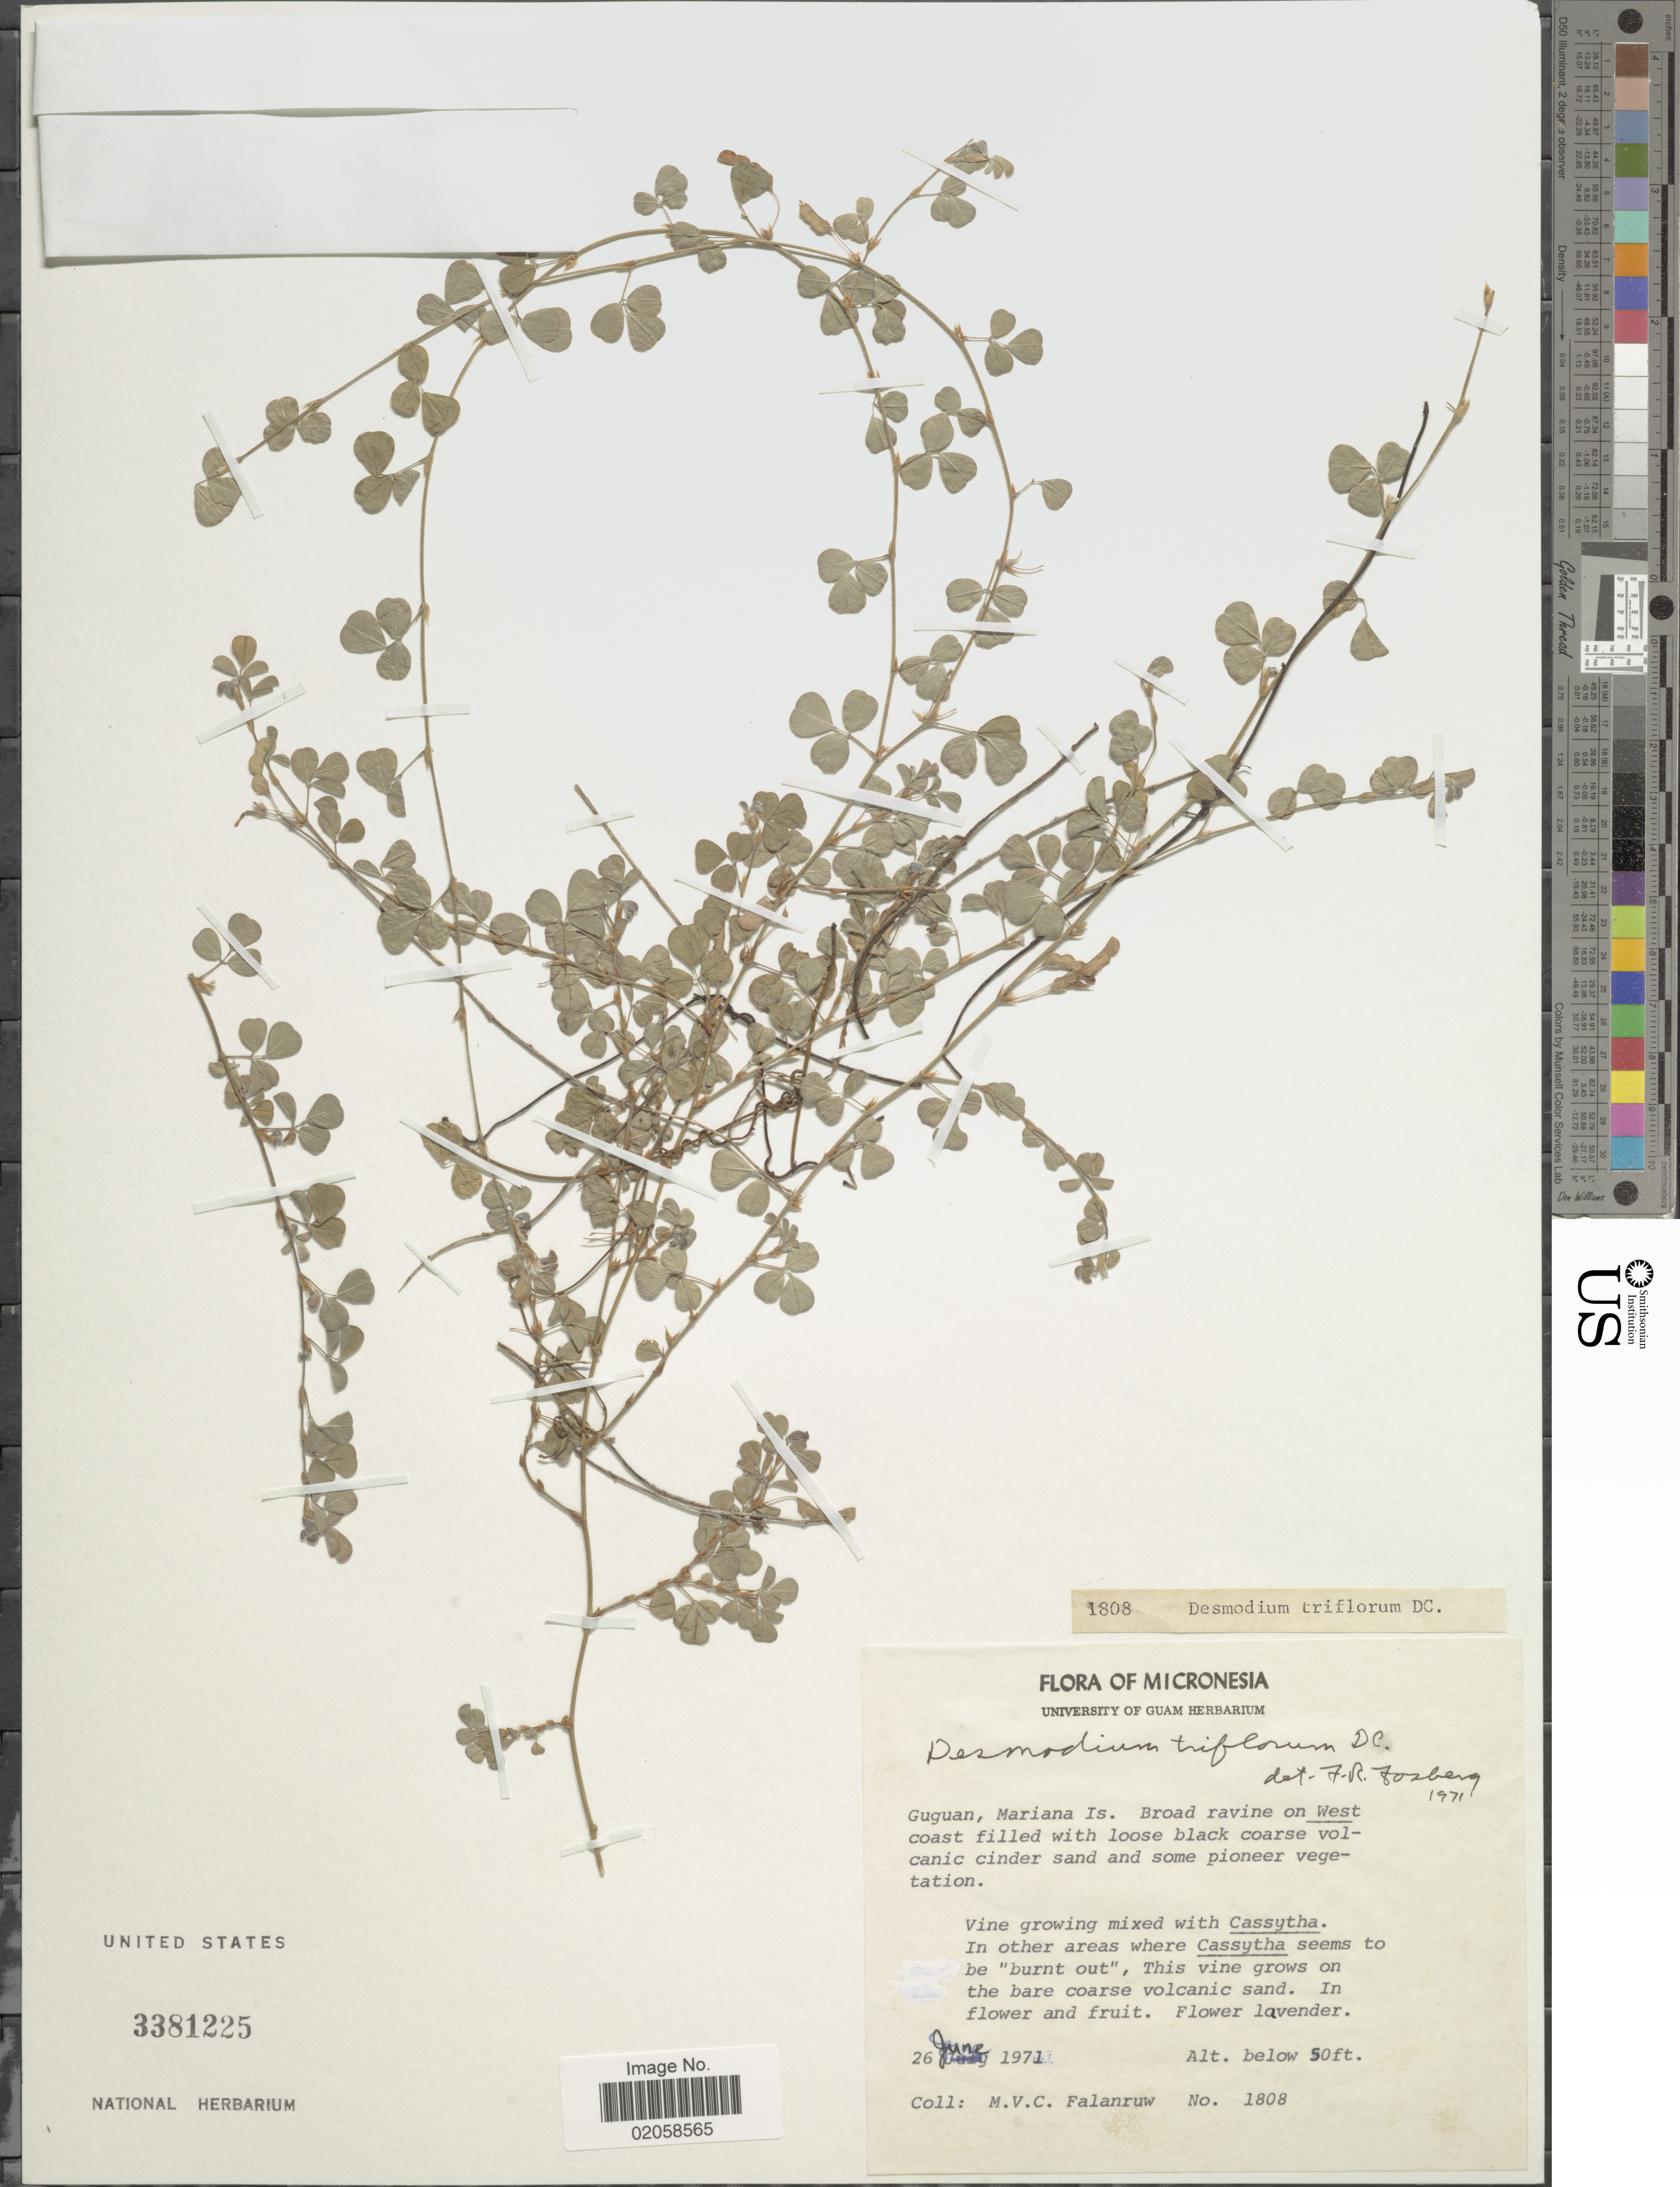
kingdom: Plantae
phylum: Tracheophyta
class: Magnoliopsida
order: Fabales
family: Fabaceae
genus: Grona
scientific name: Grona triflora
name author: (L.) H. Ohashi & K. Ohashi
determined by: Strong, Mark T., (BOT), Smithsonian Institution - National Museum of Natural History (UNITED STATES)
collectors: M. V. Falanruw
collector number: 1808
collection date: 1971-06-26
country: Northern Mariana Islands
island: Guguan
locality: Guguan, Mariana Is., broad ravine on West Coast.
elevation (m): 15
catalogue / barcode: US 3381225